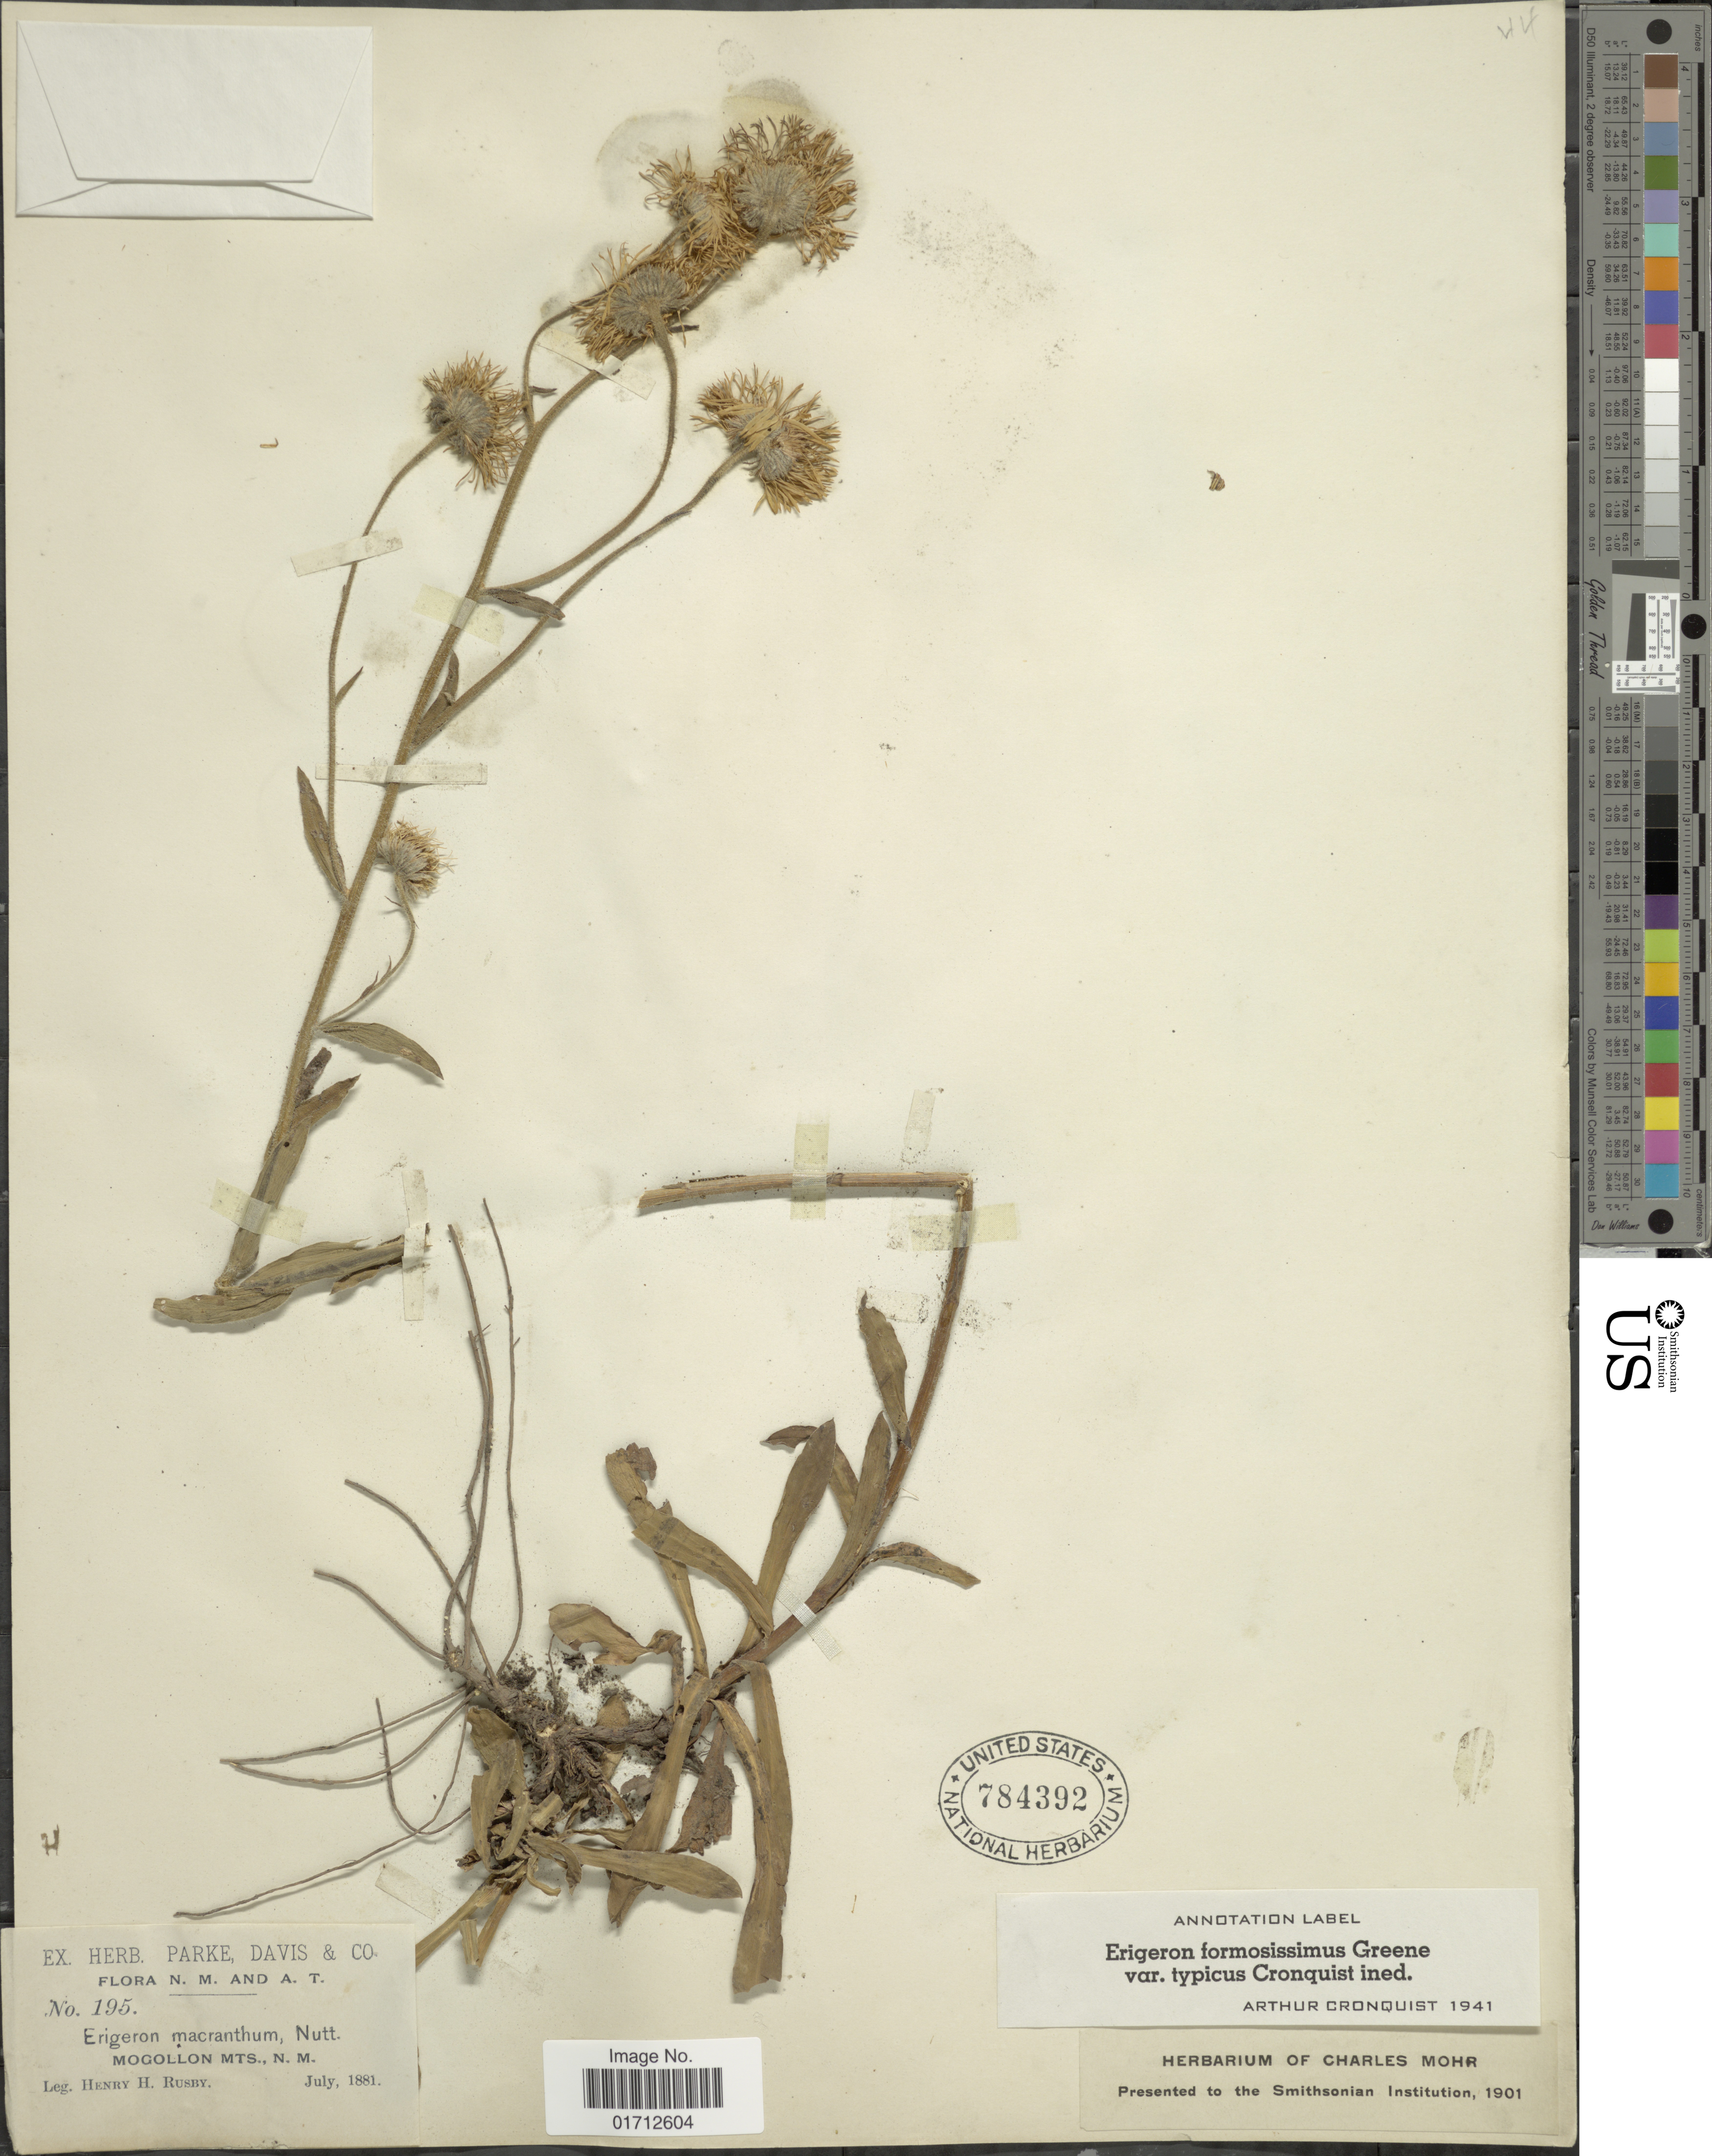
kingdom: Plantae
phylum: Tracheophyta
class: Magnoliopsida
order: Asterales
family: Asteraceae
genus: Erigeron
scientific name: Erigeron formosissimus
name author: Greene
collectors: H. H. Rusby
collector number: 195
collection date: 1881-07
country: United States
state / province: New Mexico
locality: Mogollon Mts.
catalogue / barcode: US 784392